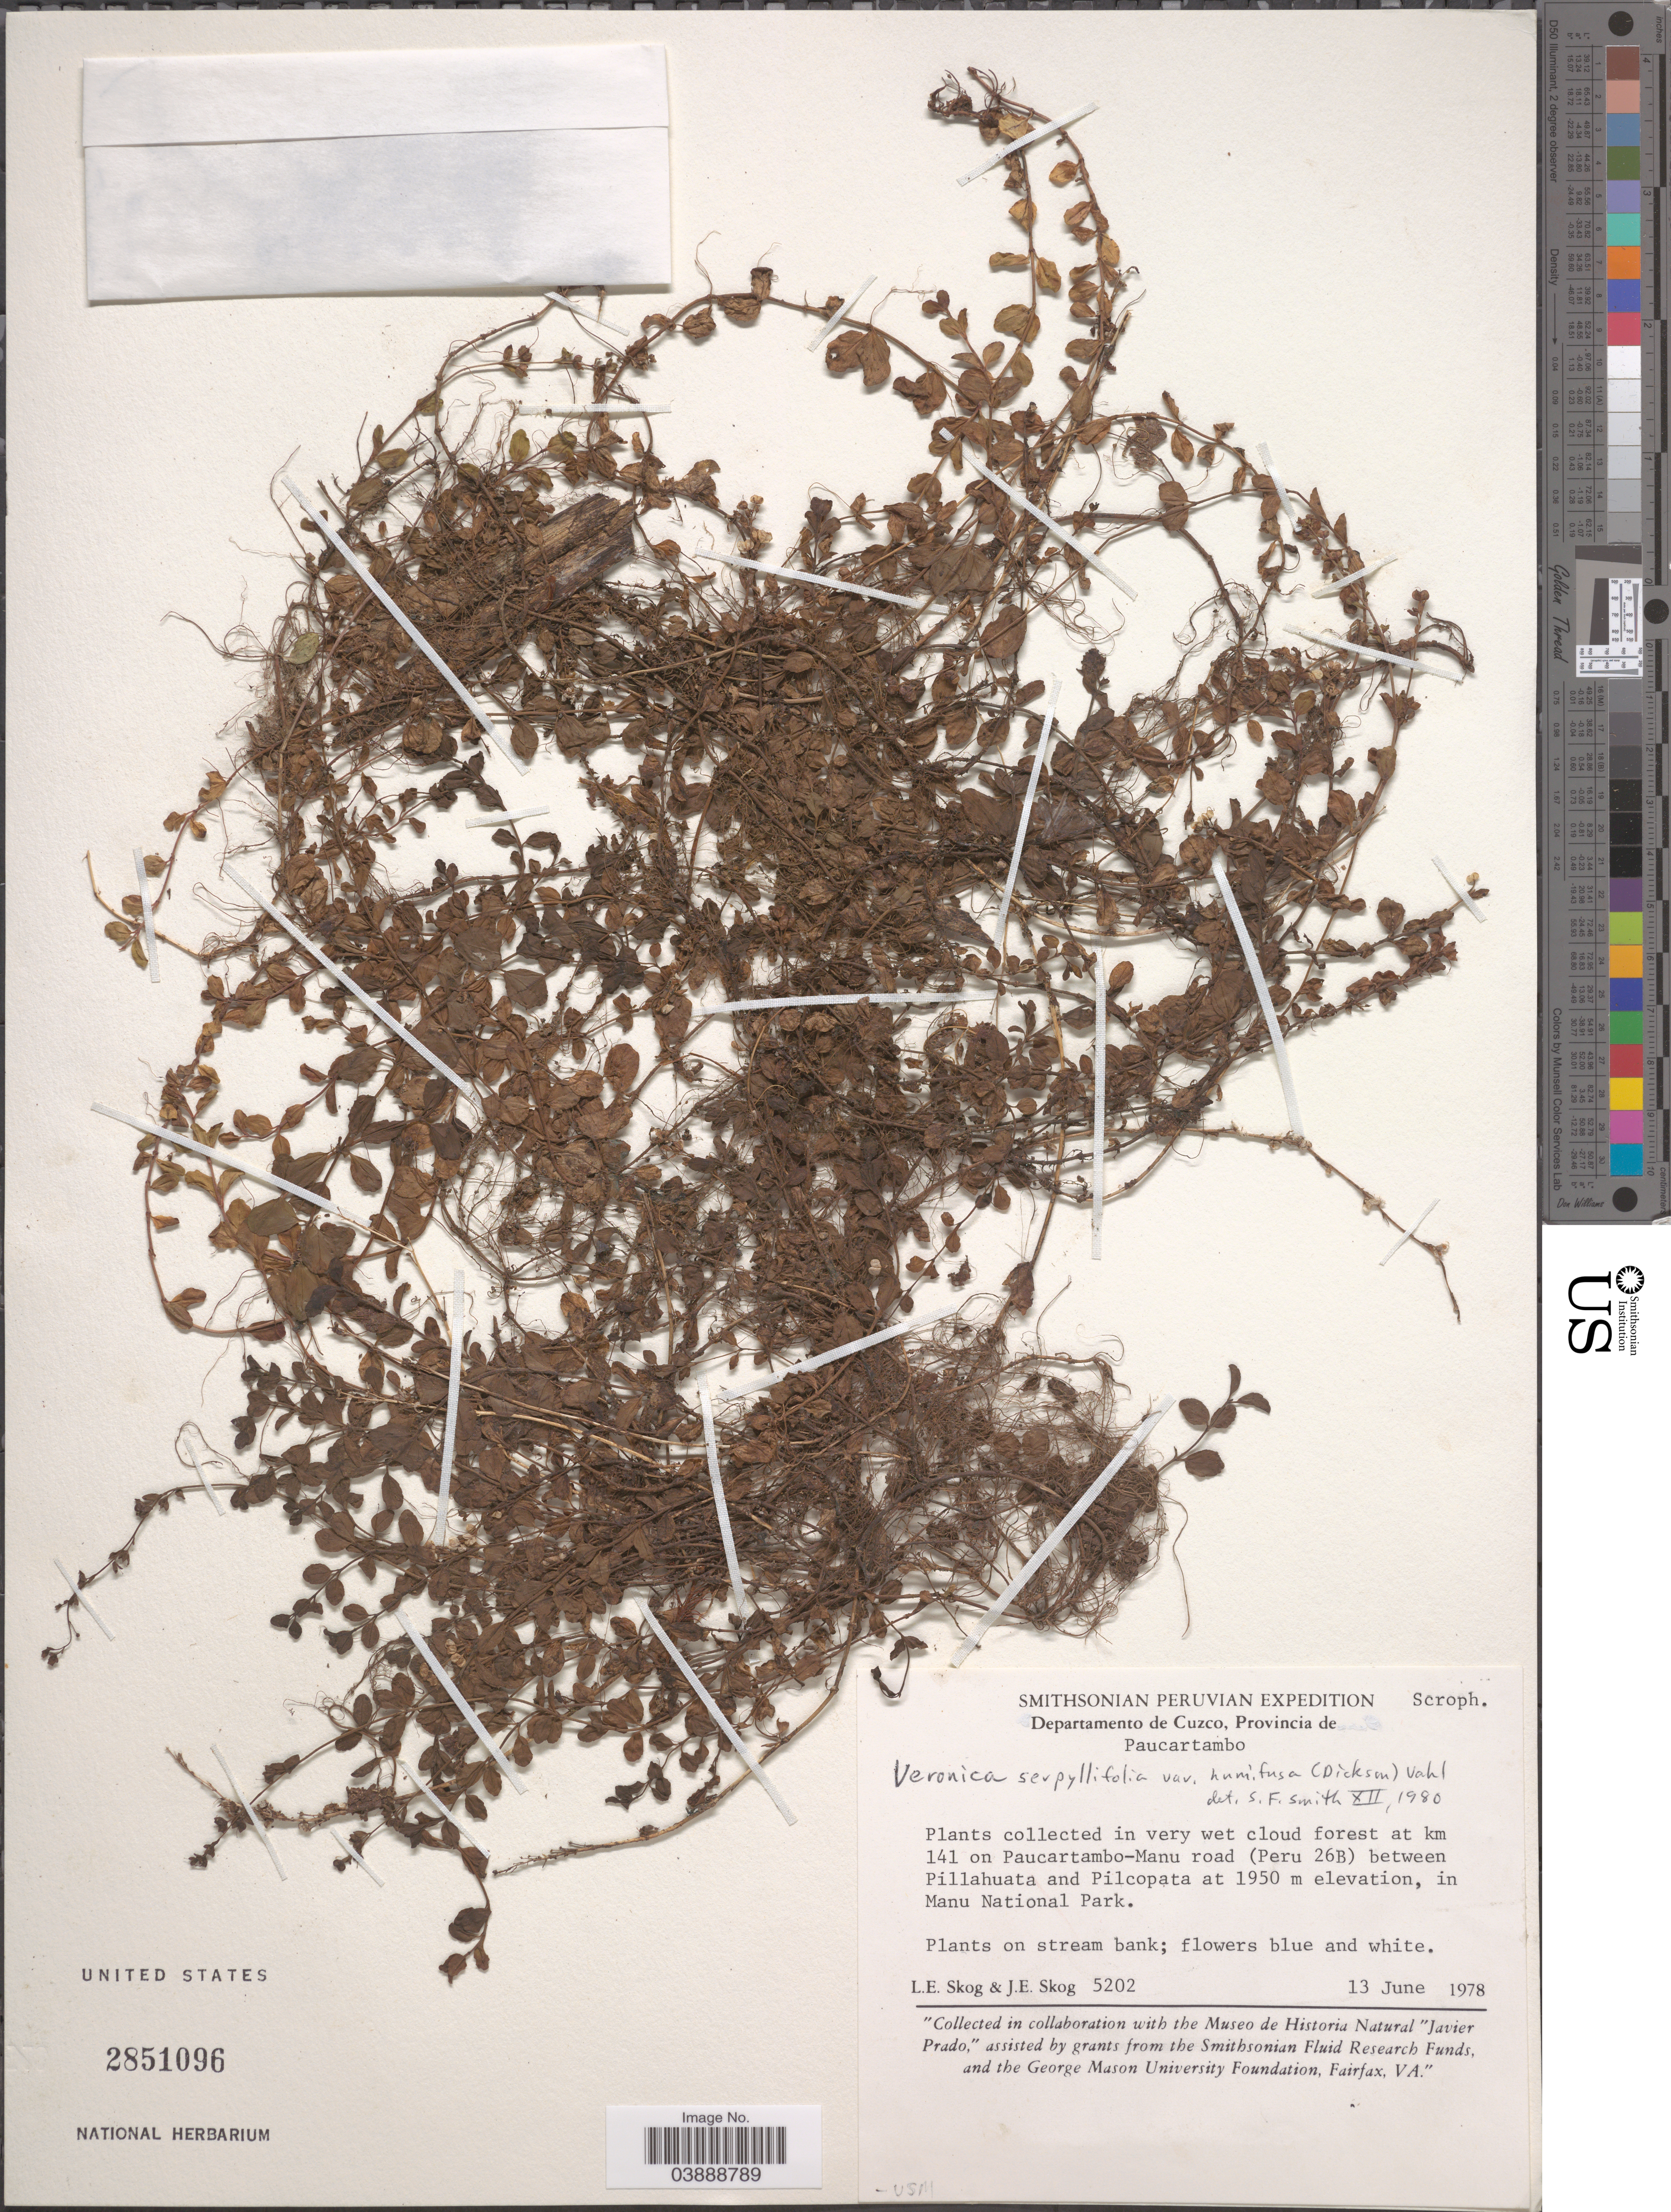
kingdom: Plantae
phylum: Tracheophyta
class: Magnoliopsida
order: Lamiales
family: Plantaginaceae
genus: Veronica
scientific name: Veronica serpyllifolia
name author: L.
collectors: L. E. Skog & J. E. Skog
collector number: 5202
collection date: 1978-06-13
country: Peru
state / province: Cusco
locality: Departamento de Cuzco, Provincia de Paucartambo. At km 141 on Paucartambo-Manu road (Peru 26B) between Pillahuata and Pilcopata, in Manu National Park.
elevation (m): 1950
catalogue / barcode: US 2851096